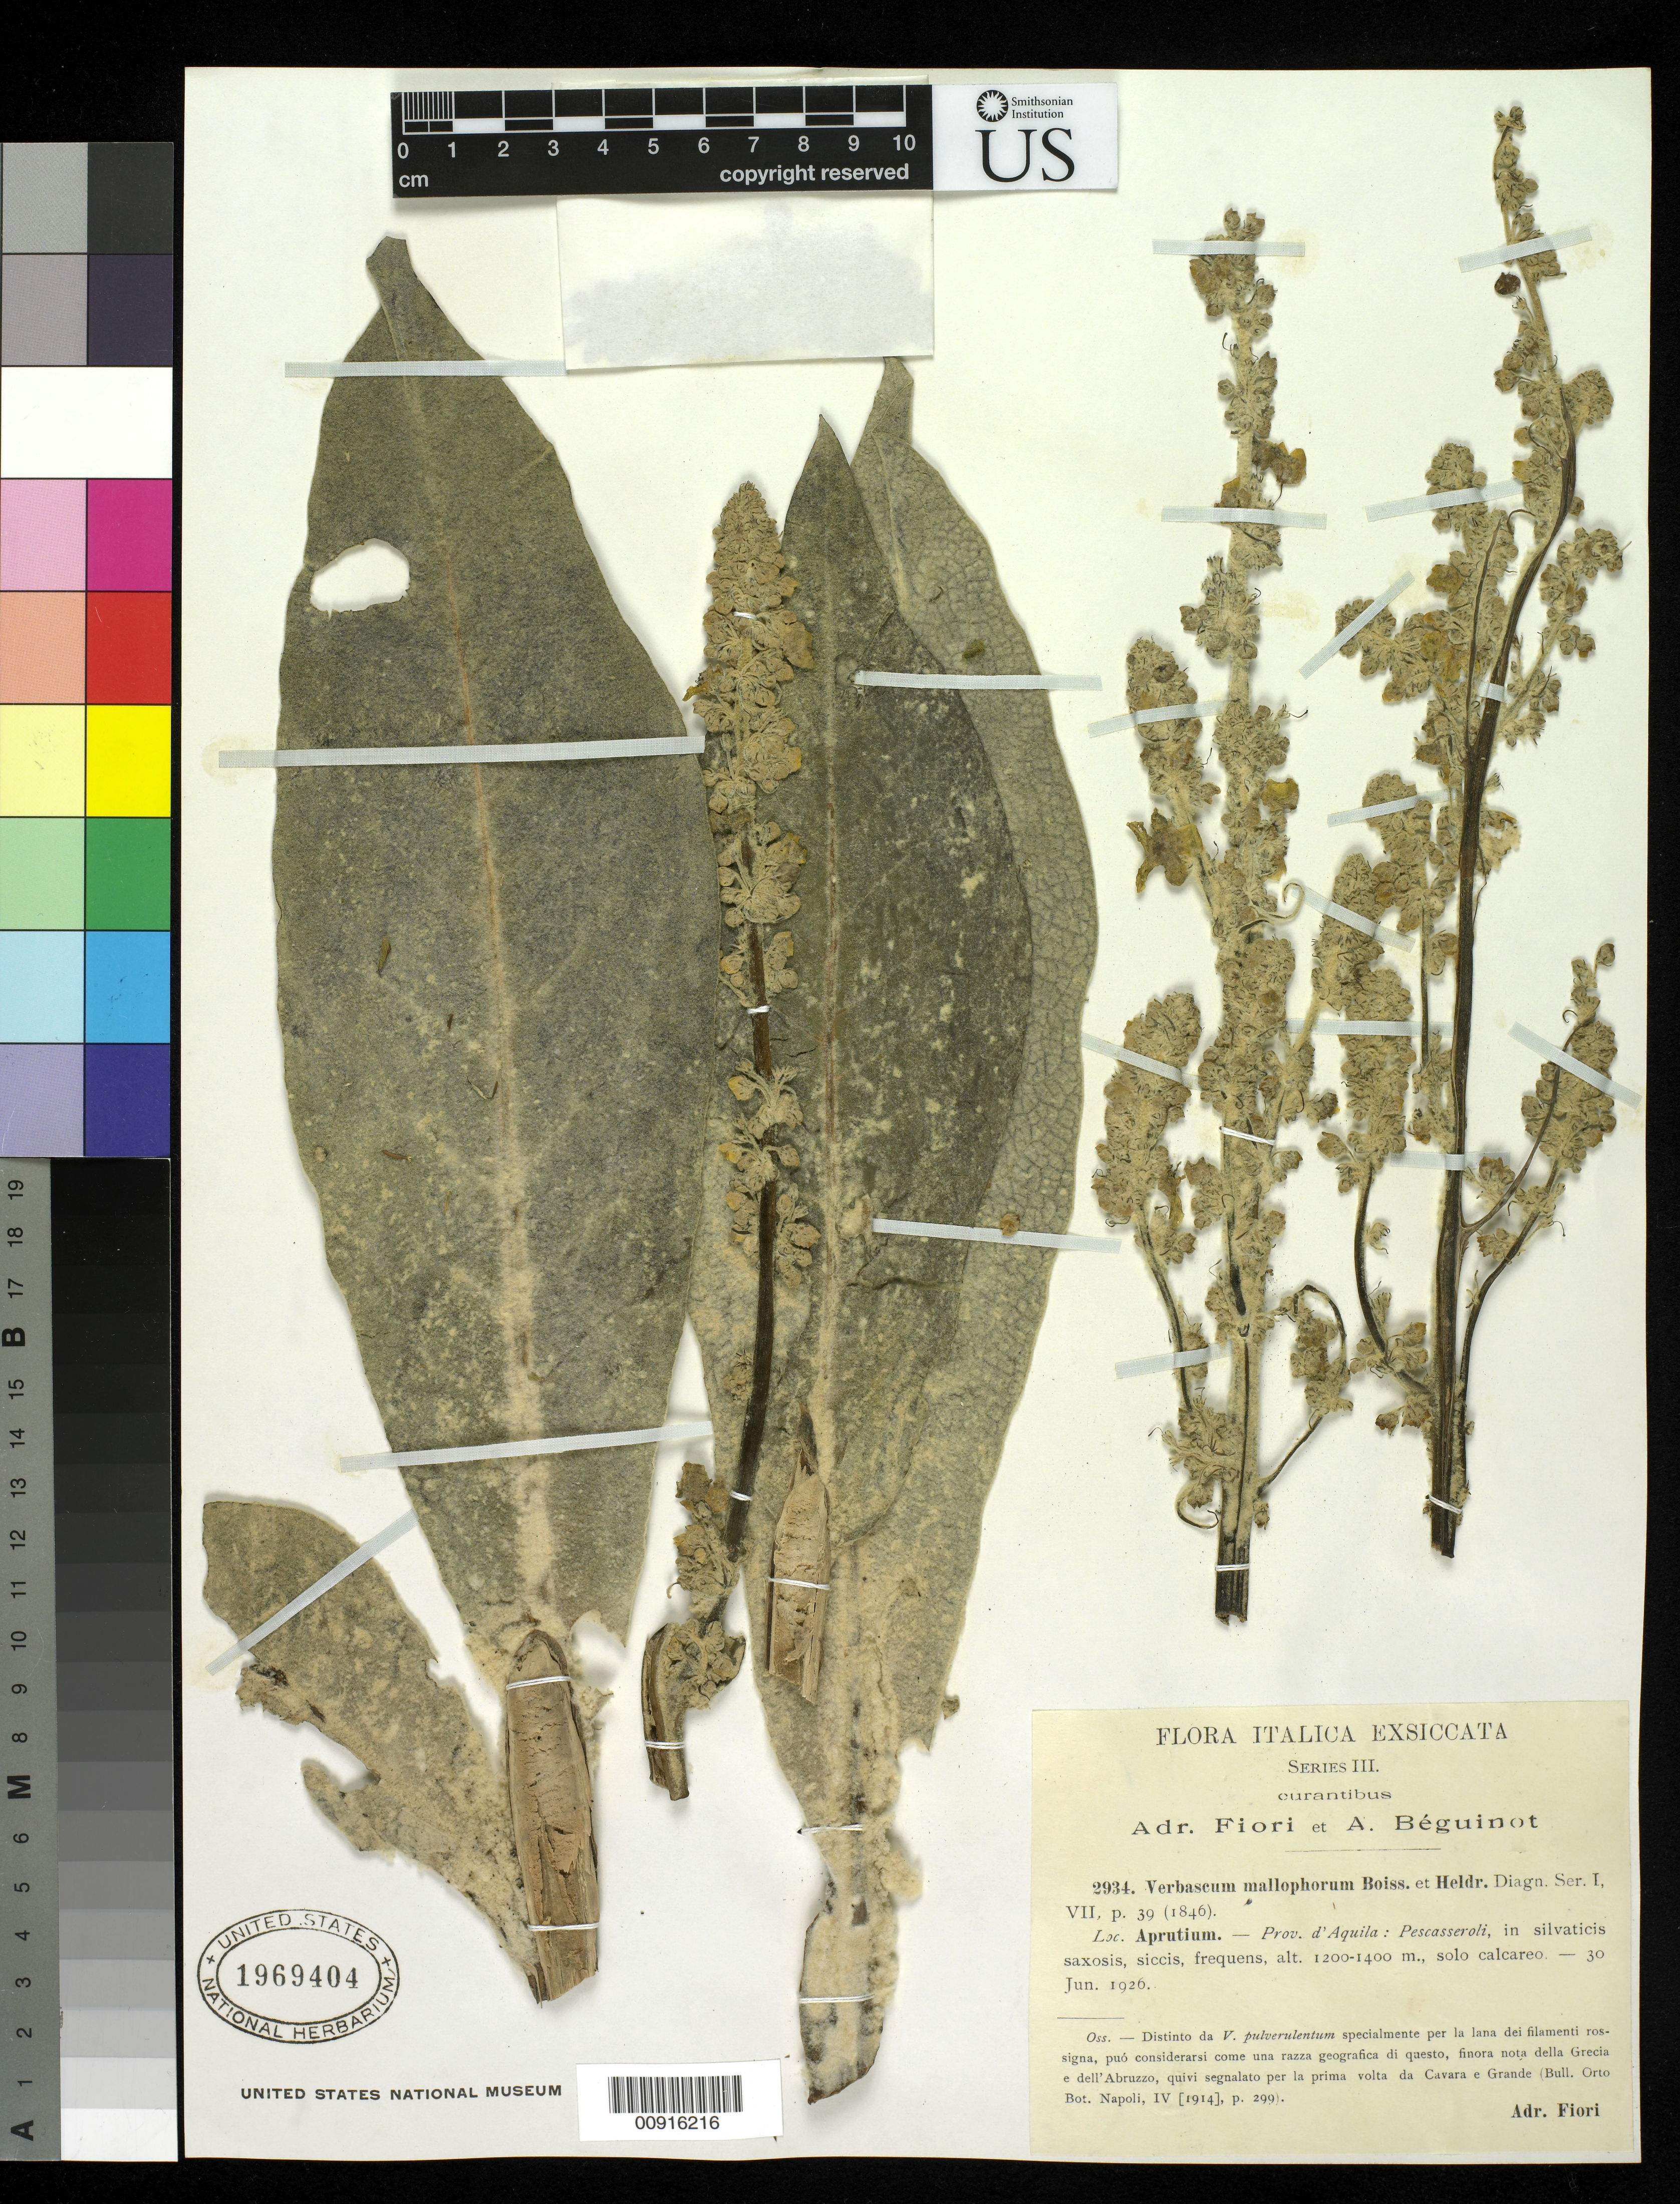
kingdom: Plantae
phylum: Tracheophyta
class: Magnoliopsida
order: Lamiales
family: Scrophulariaceae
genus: Verbascum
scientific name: Verbascum mallophorum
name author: Boiss. & Heldr.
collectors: A. Fiori & A. Béguinot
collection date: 1926-06-30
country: Italy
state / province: Abruzzo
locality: Aprutium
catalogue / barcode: US 1969404